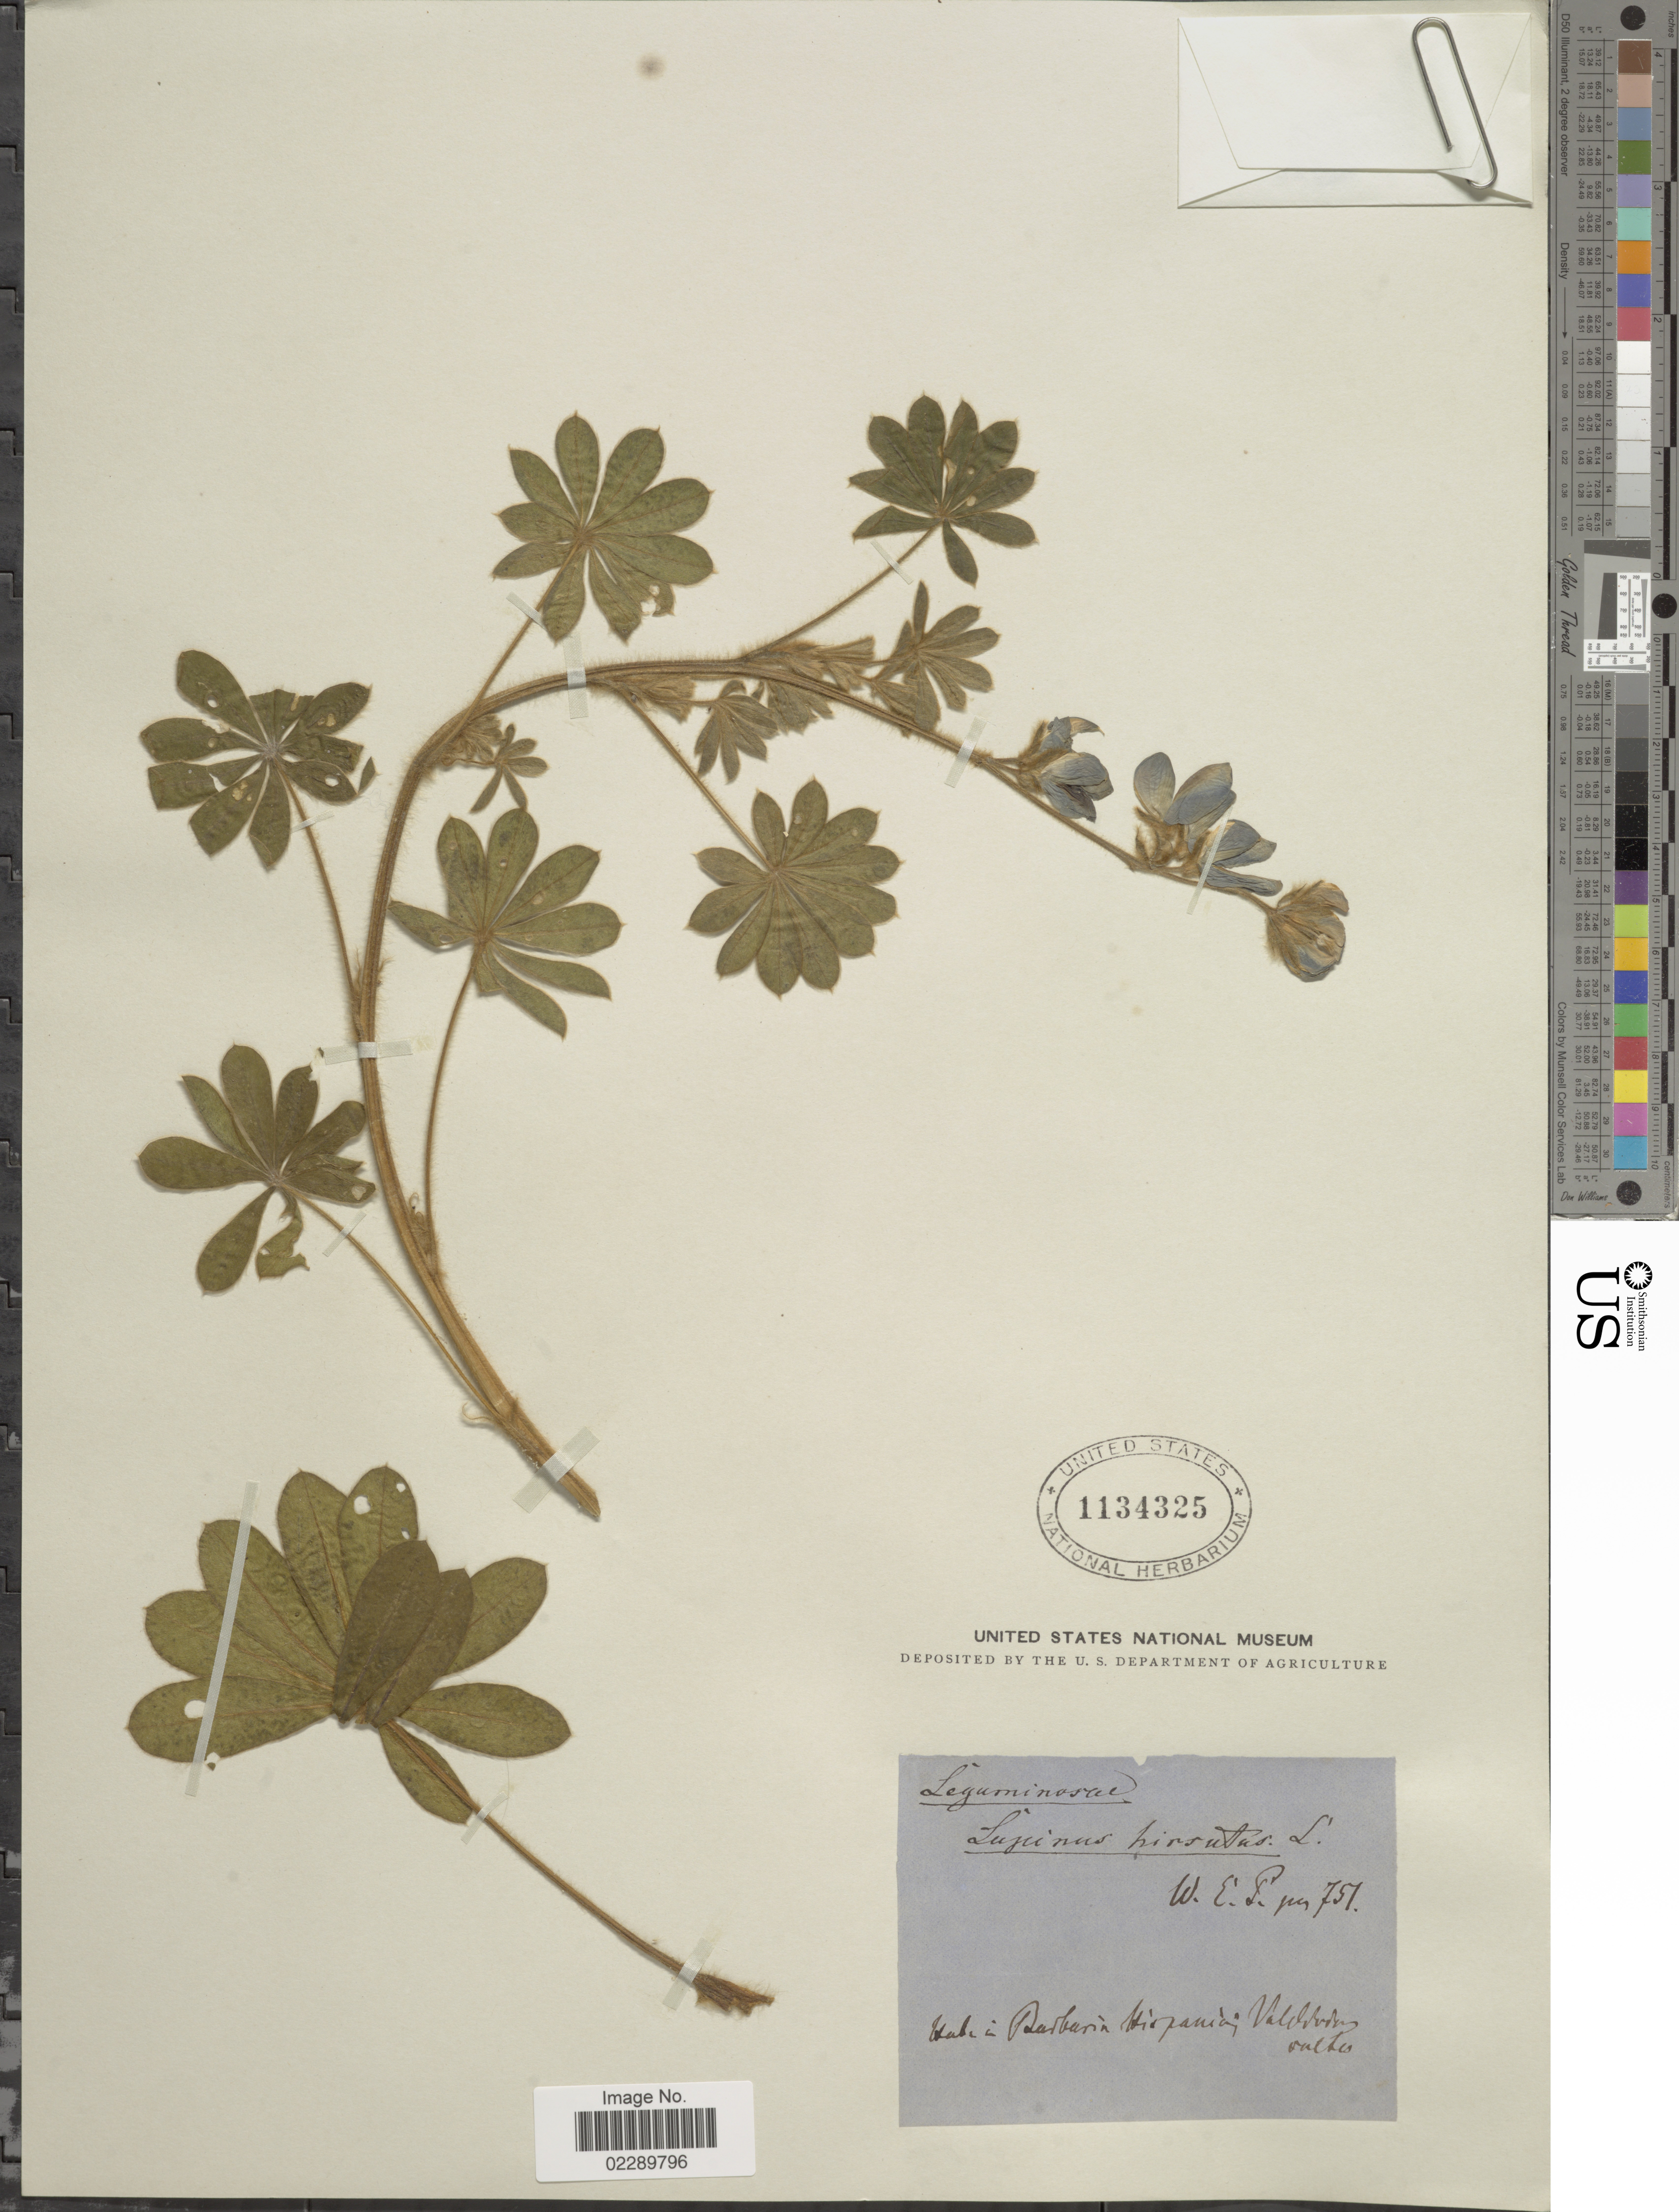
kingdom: Plantae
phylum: Tracheophyta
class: Magnoliopsida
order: Fabales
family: Fabaceae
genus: Lupinus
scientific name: Lupinus pilosus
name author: L.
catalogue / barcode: US 1134325